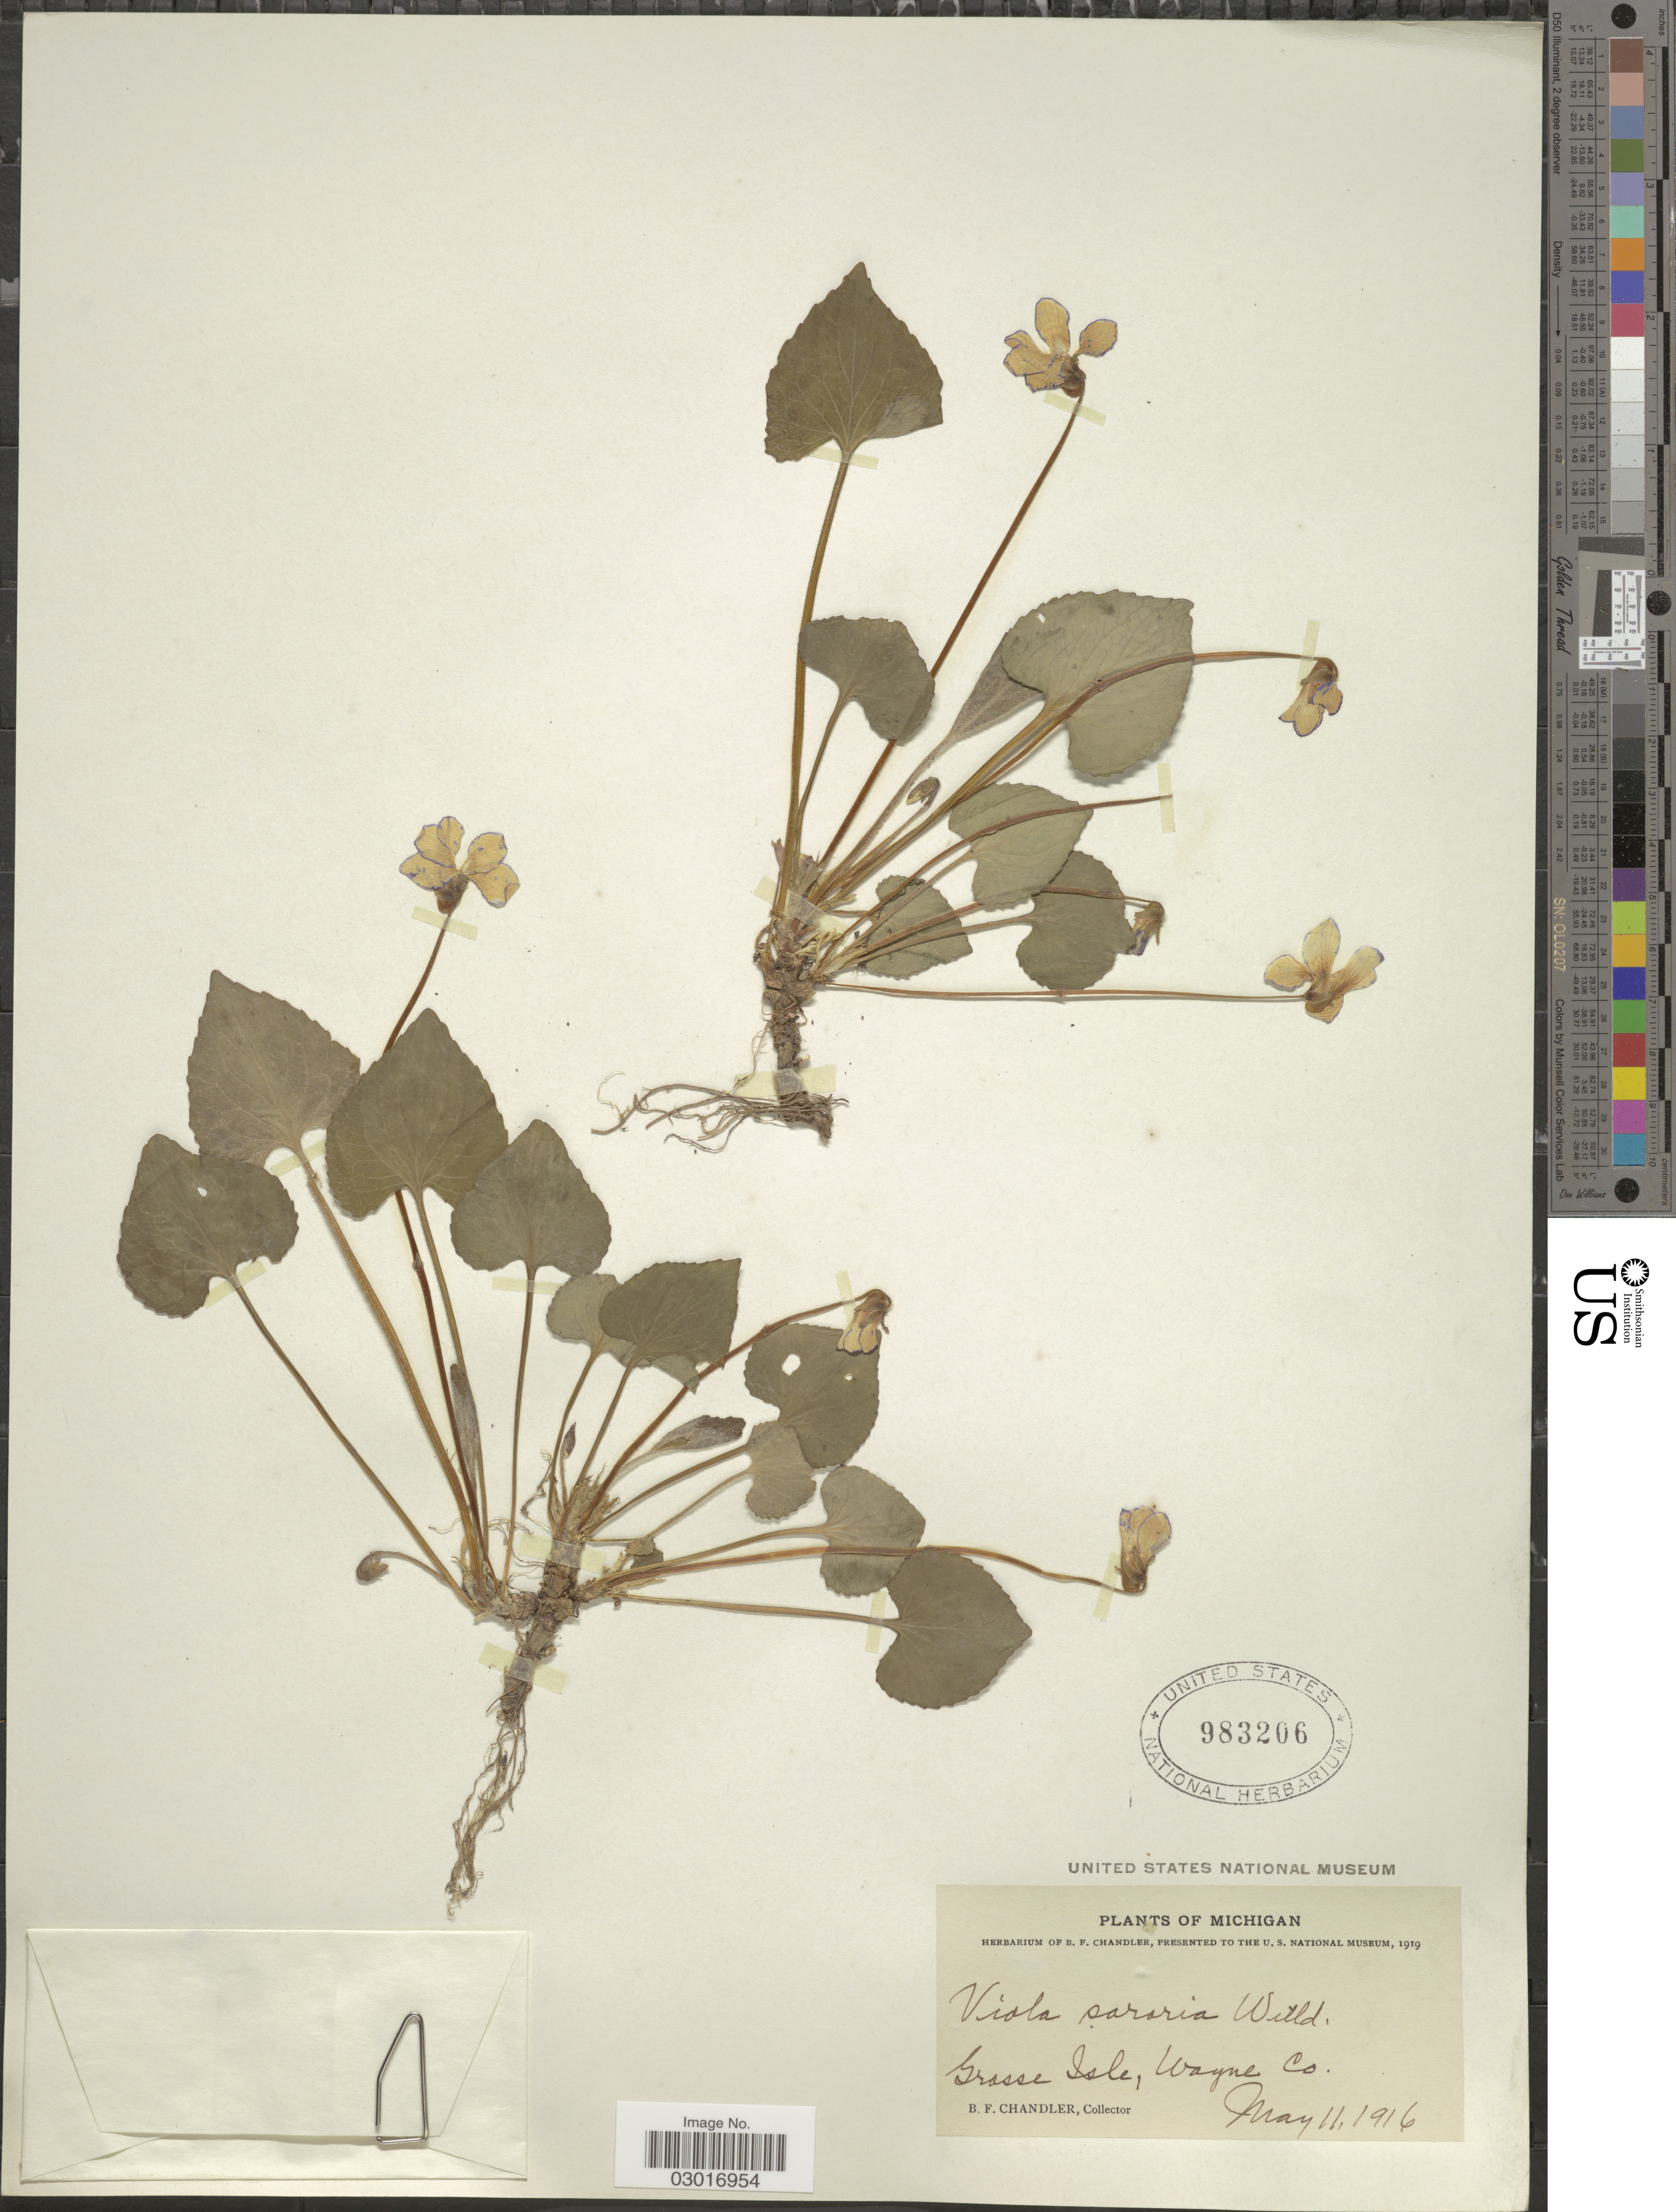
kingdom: Plantae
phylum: Tracheophyta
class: Magnoliopsida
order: Malpighiales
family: Violaceae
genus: Viola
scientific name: Viola sororia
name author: Willd.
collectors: B. F. Chandler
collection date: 1916-05-11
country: United States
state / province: Michigan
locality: Grasse Isle, Wayne Co.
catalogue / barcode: US 983206